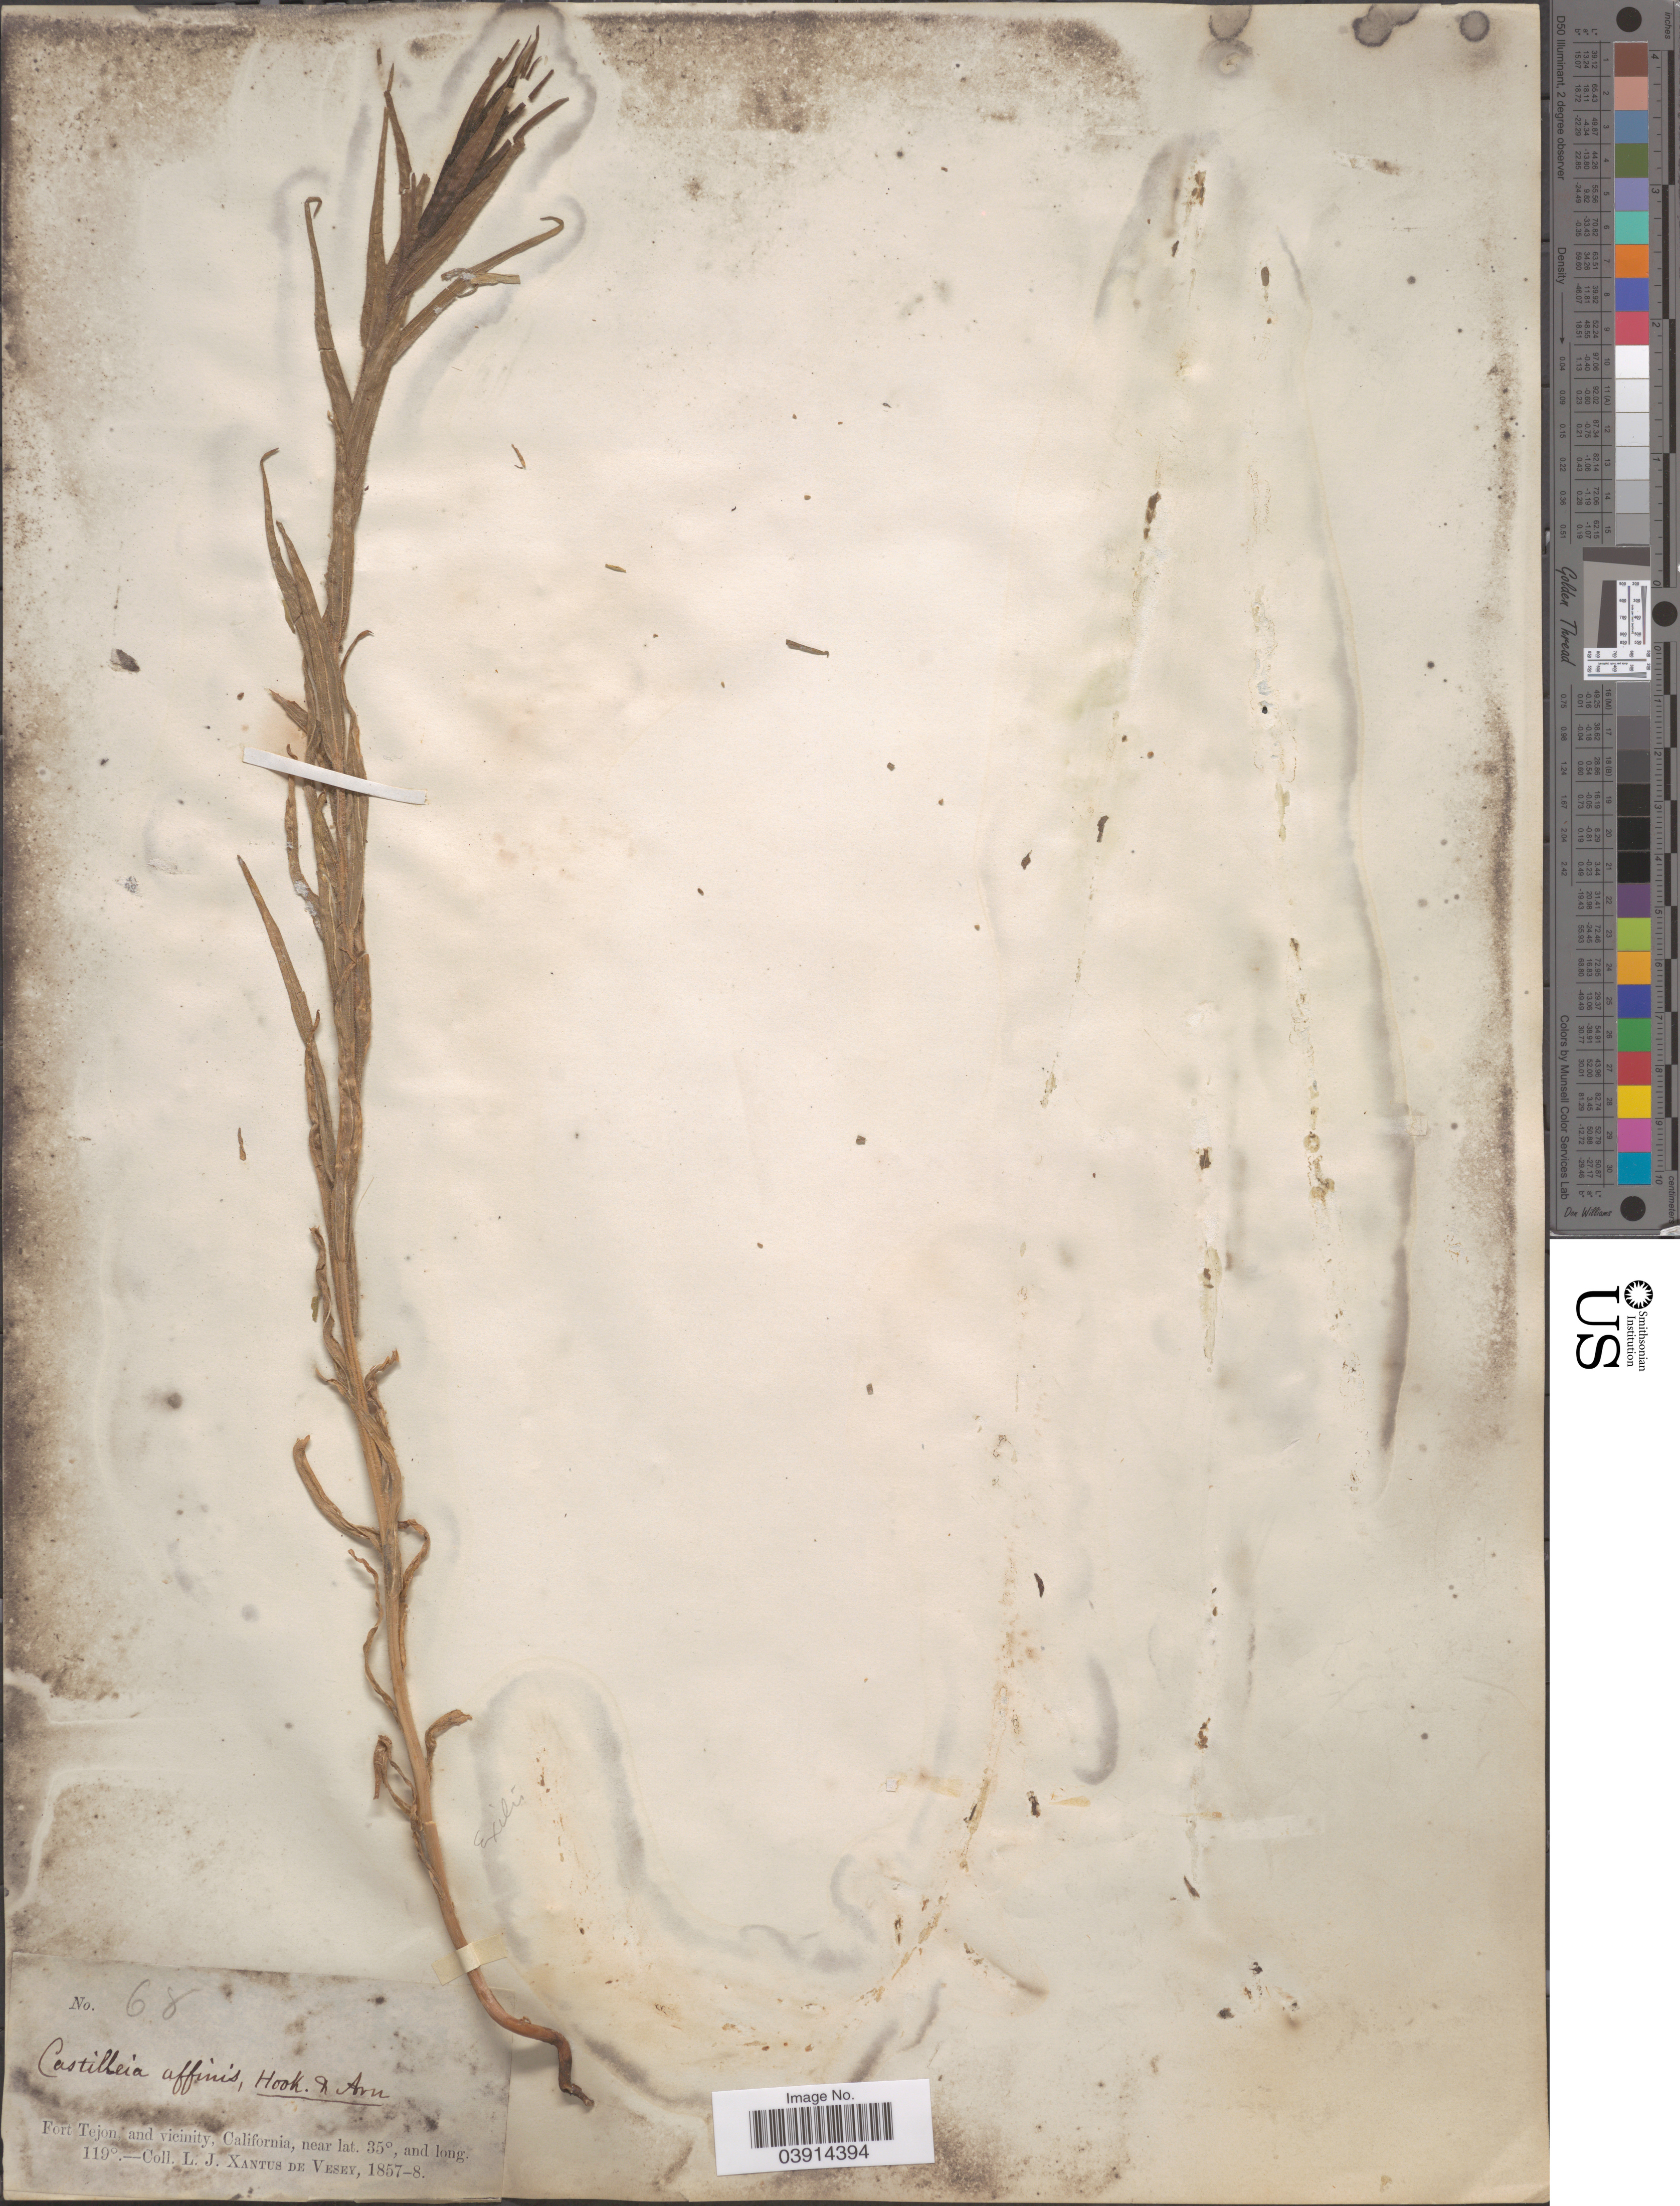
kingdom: Plantae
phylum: Tracheophyta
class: Magnoliopsida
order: Lamiales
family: Orobanchaceae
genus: Castilleja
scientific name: Castilleja stenantha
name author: A. Gray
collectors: L. Xantus de Vesey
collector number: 68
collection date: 1857/1858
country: United States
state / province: California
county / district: Kern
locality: Fort Tejon, and vicinity.